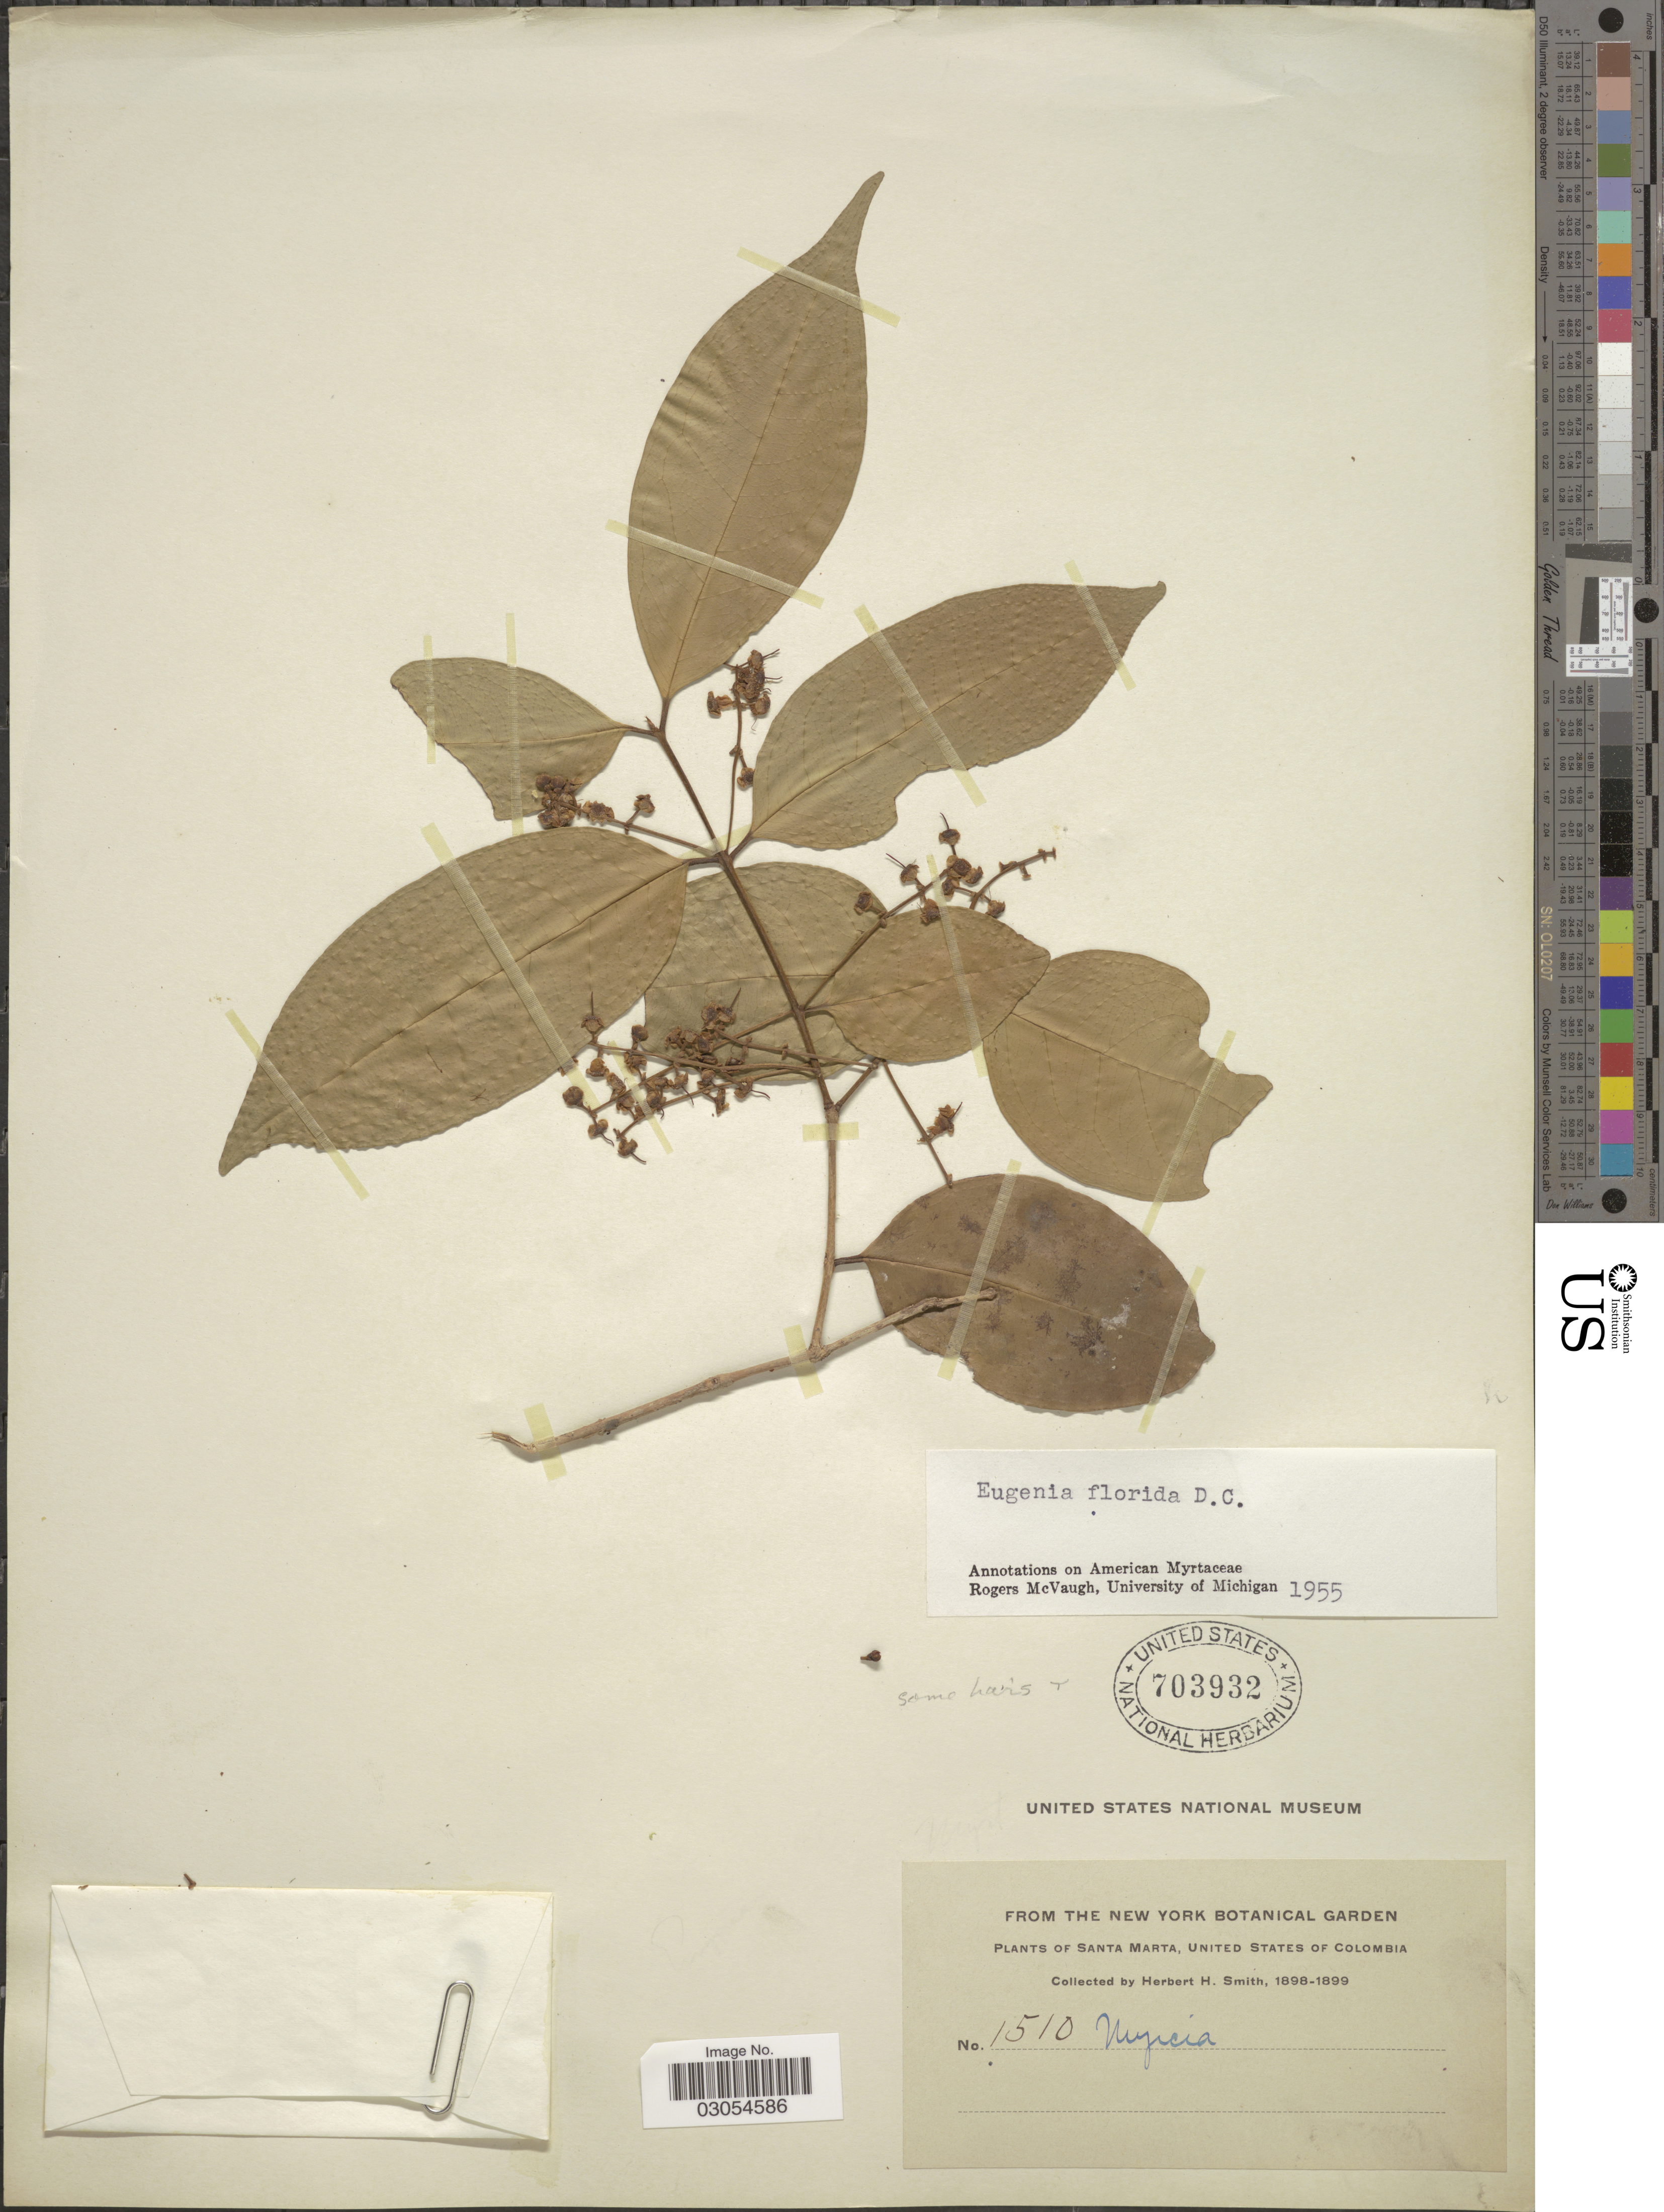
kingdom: Plantae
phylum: Tracheophyta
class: Magnoliopsida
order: Myrtales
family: Myrtaceae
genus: Eugenia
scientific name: Eugenia florida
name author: DC.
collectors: Herbert H. Smith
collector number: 1510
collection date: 1898/1899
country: Colombia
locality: Santa Marta.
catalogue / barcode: US 703932